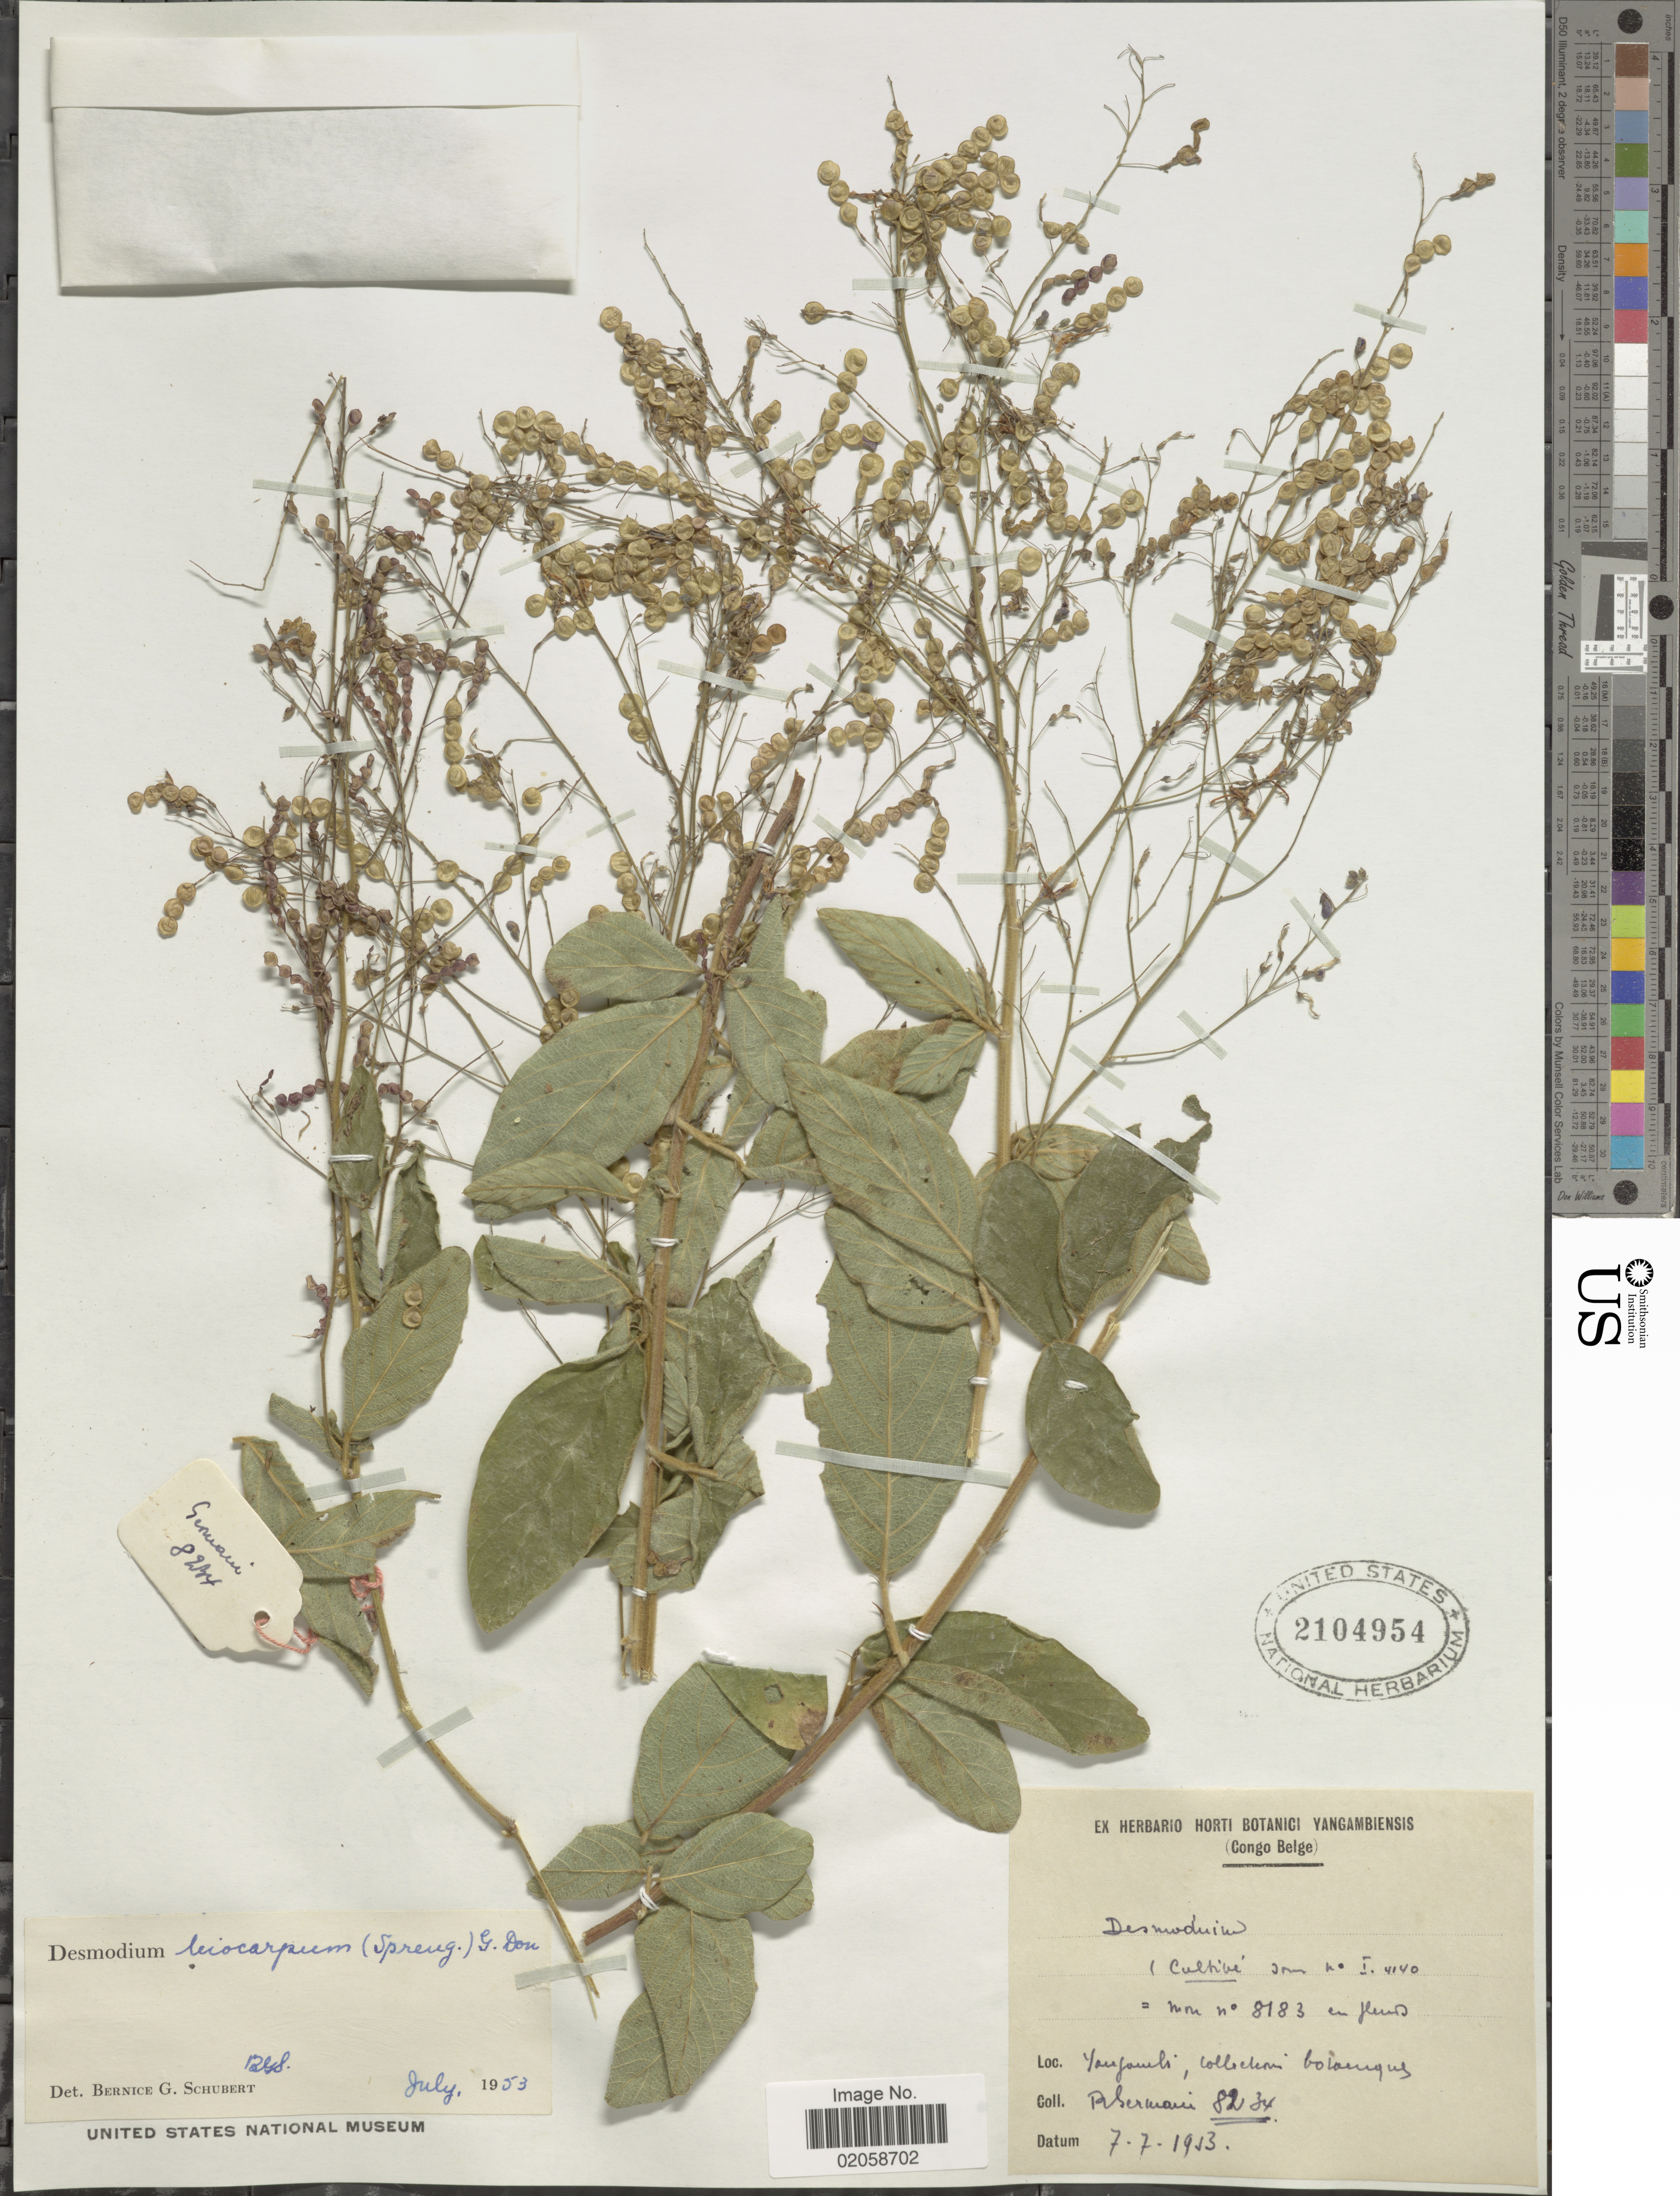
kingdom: Plantae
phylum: Tracheophyta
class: Magnoliopsida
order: Fabales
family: Fabaceae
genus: Desmodium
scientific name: Desmodium leiocarpum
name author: (Spreng.) G. Don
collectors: R. Germain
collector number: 8234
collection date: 1953-07-07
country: Congo, Democratic Republic of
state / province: Tshopo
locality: Yangambi, Tshopo; Collection Botanique.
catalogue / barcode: US 2104954